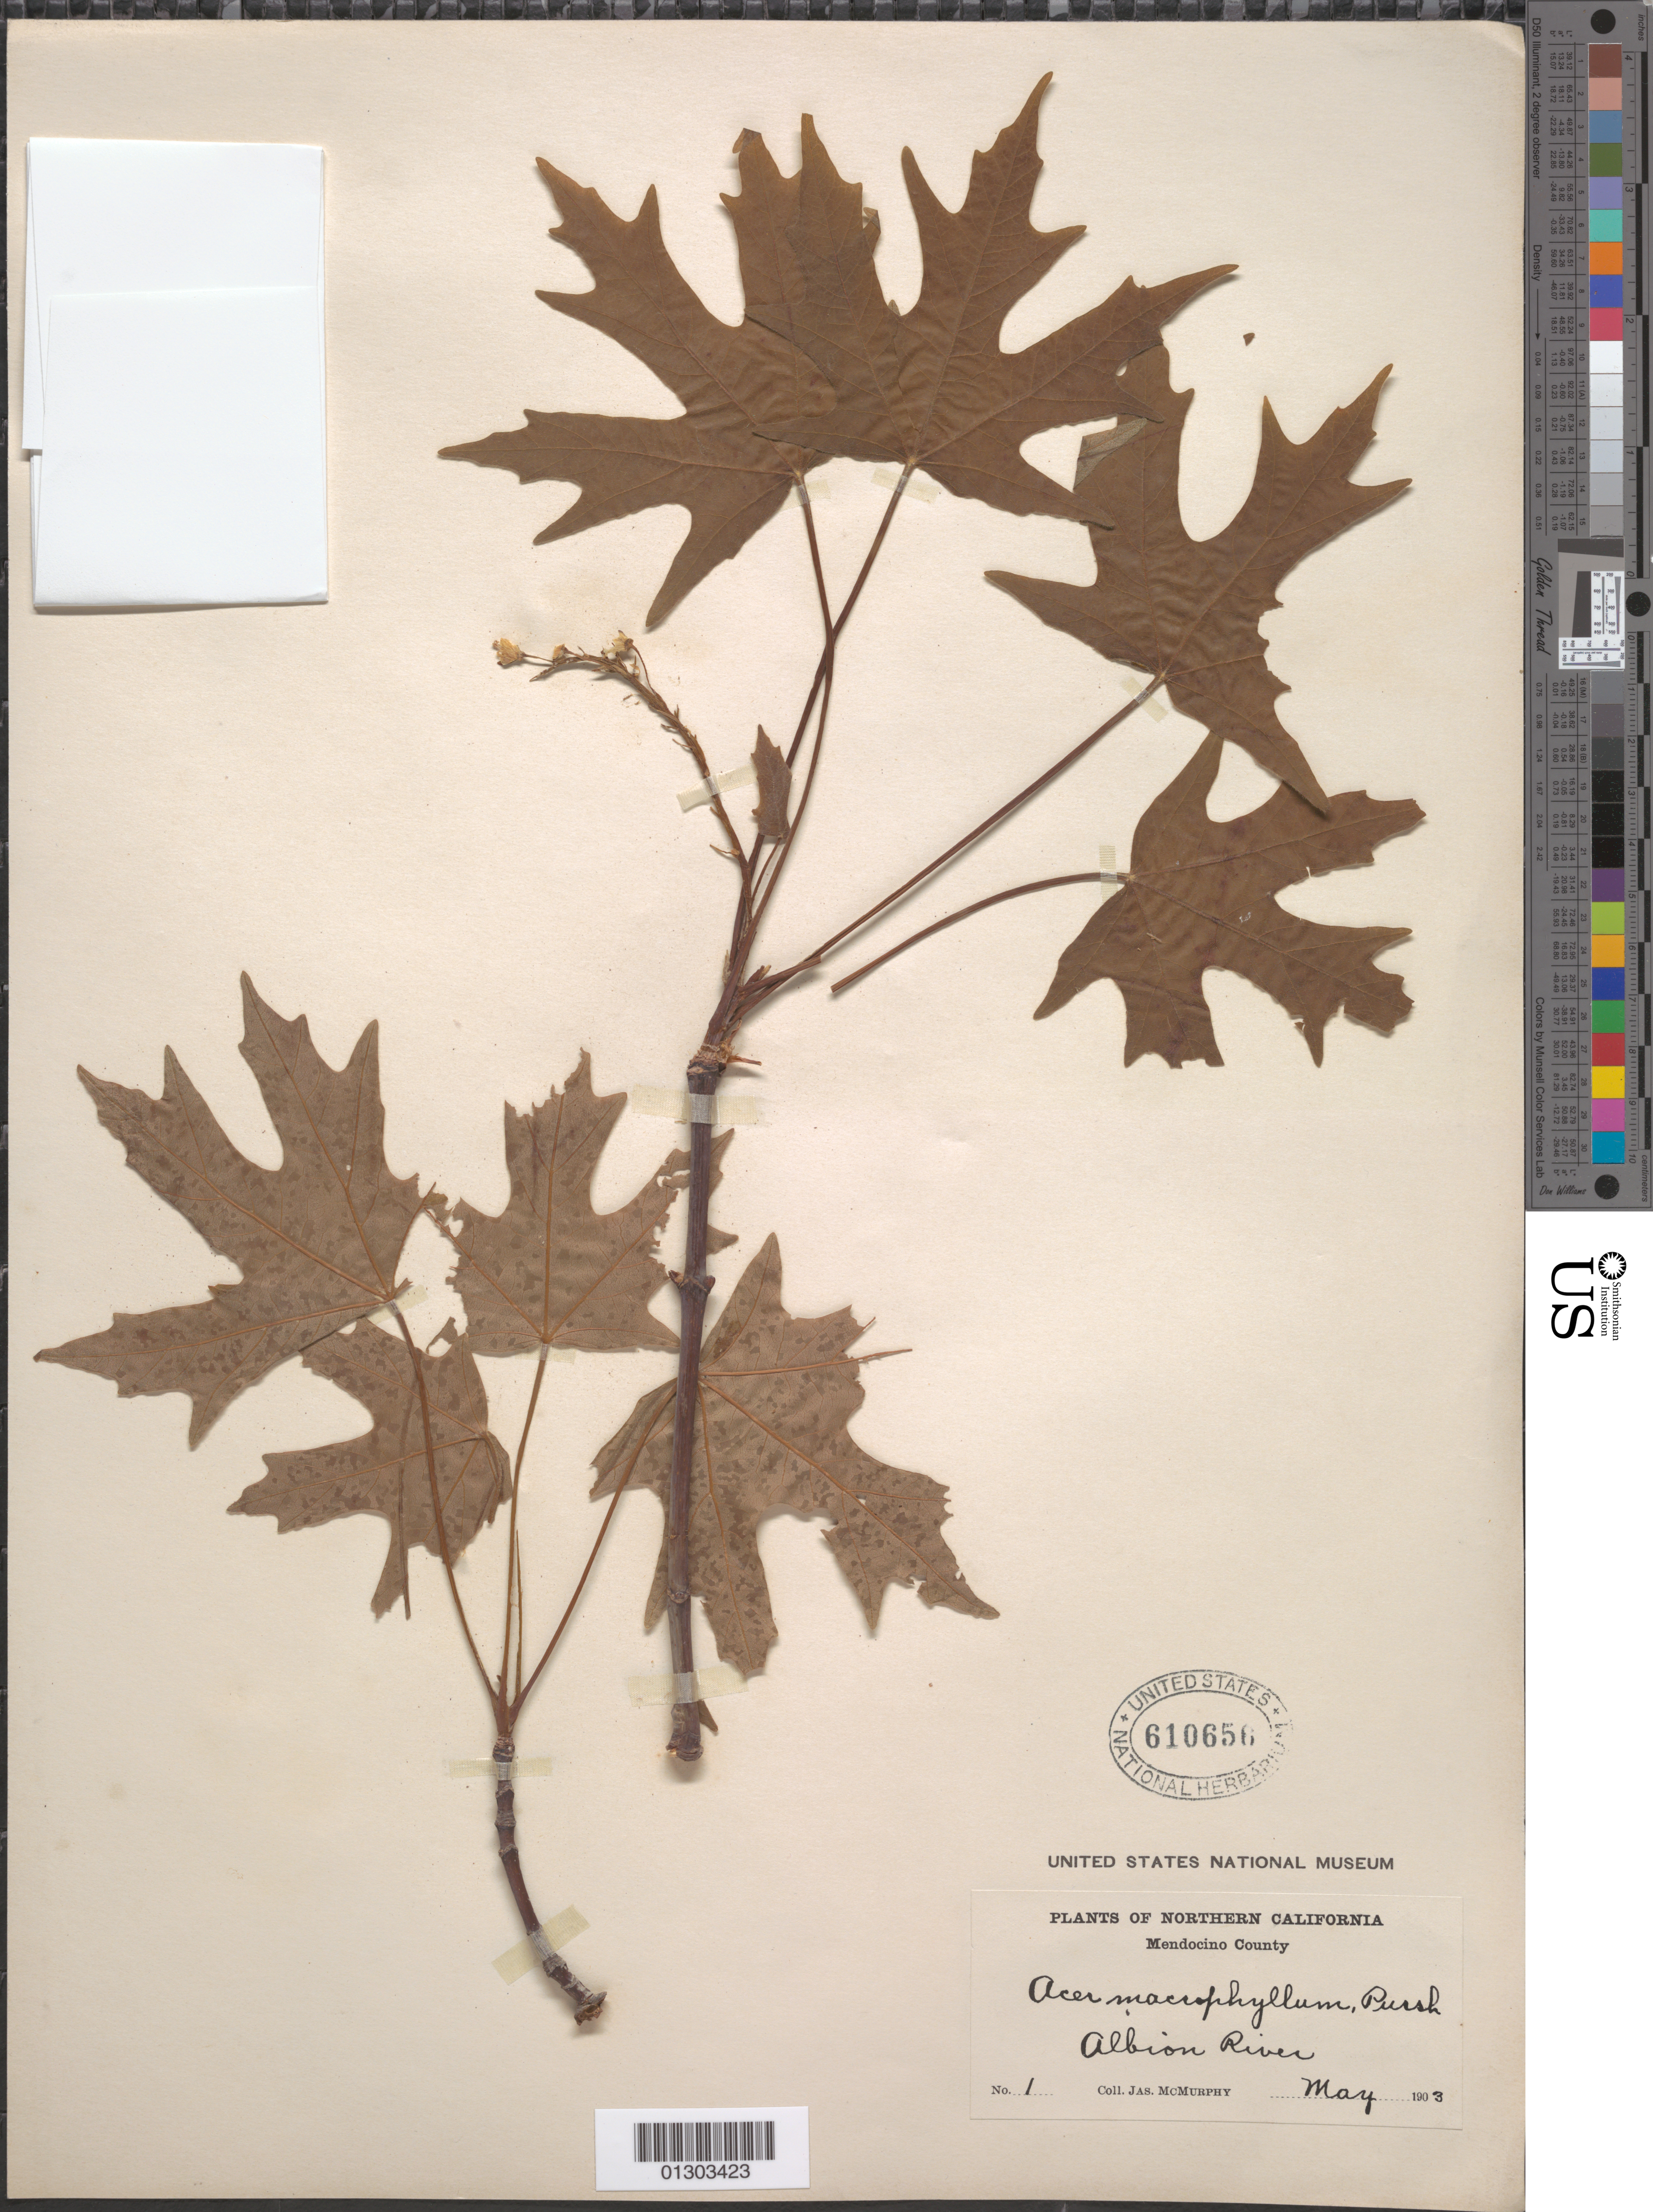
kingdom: Plantae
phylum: Tracheophyta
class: Magnoliopsida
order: Sapindales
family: Sapindaceae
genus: Acer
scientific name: Acer macrophyllum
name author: Pursh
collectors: J. McMurphy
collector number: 1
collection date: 1903-05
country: United States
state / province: California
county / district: Mendocino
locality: Albion River.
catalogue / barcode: US 610656